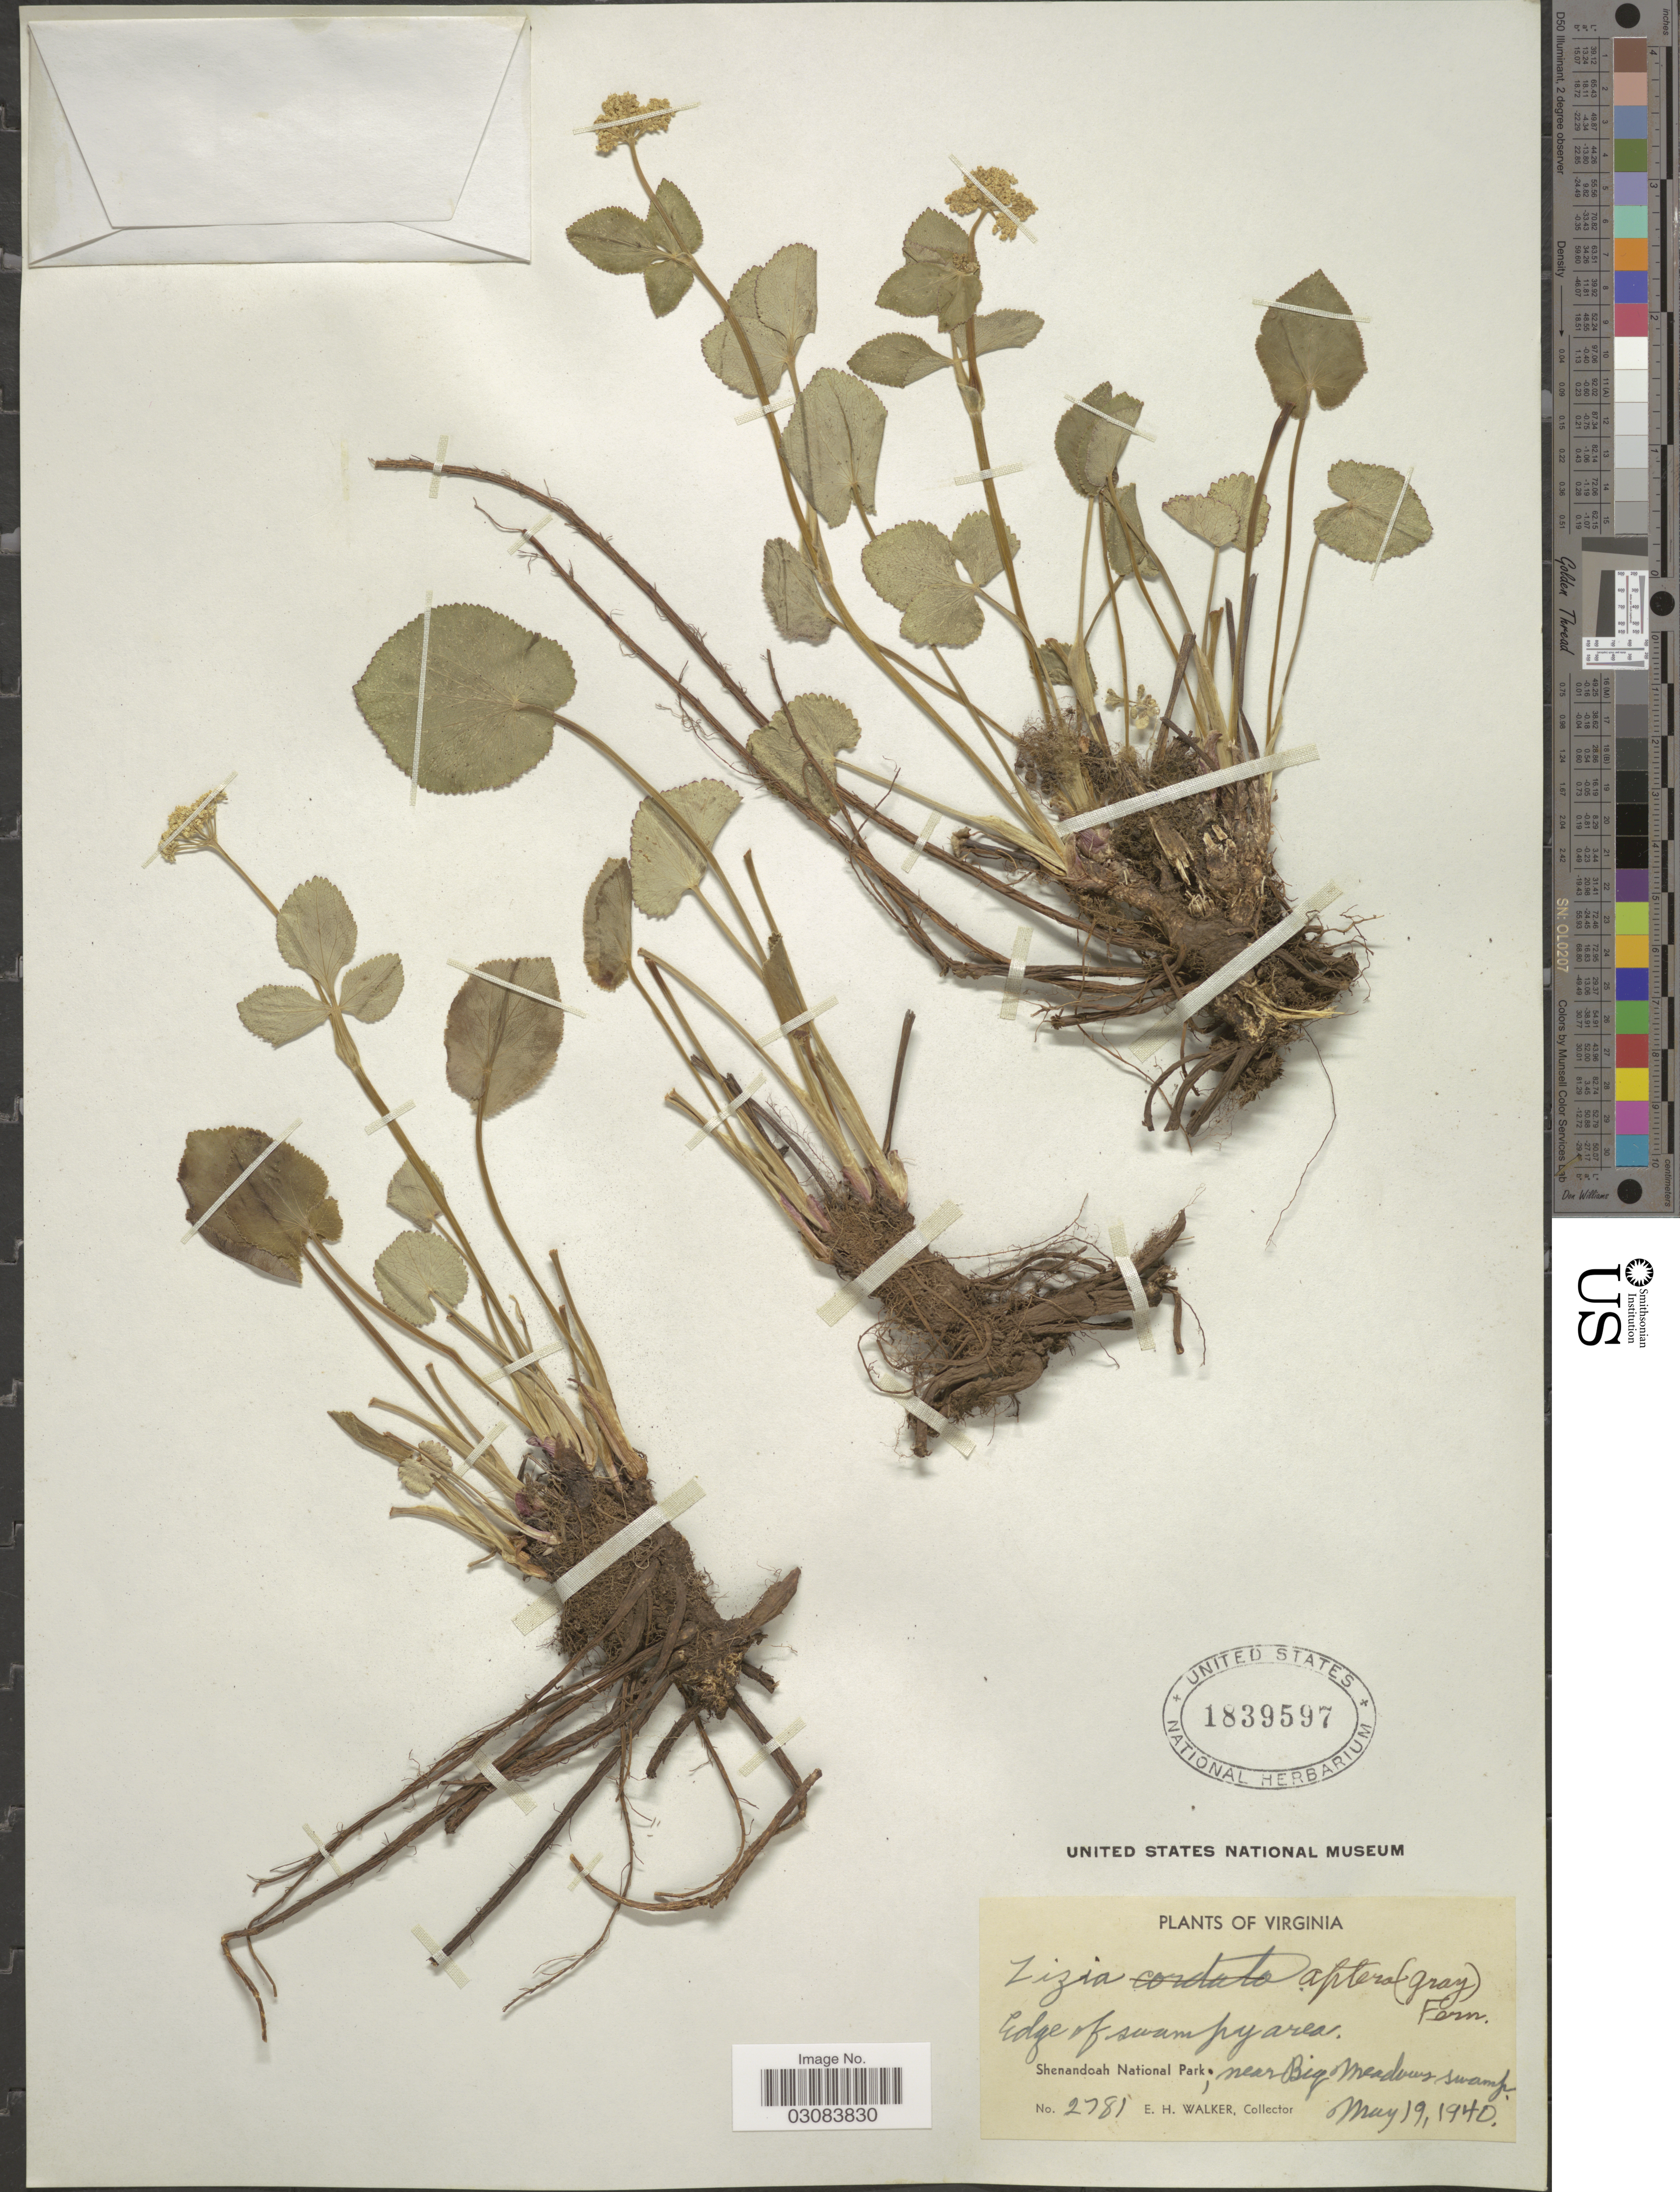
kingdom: Plantae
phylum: Tracheophyta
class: Magnoliopsida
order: Apiales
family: Apiaceae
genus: Zizia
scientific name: Zizia aptera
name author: (A. Gray) Fernald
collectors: E. H. Walker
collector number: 2781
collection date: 1940-05-19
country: United States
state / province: Virginia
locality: Edge of swampy area. Shenandoah National Park; near Big Meadows swamp.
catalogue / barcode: US 1839597